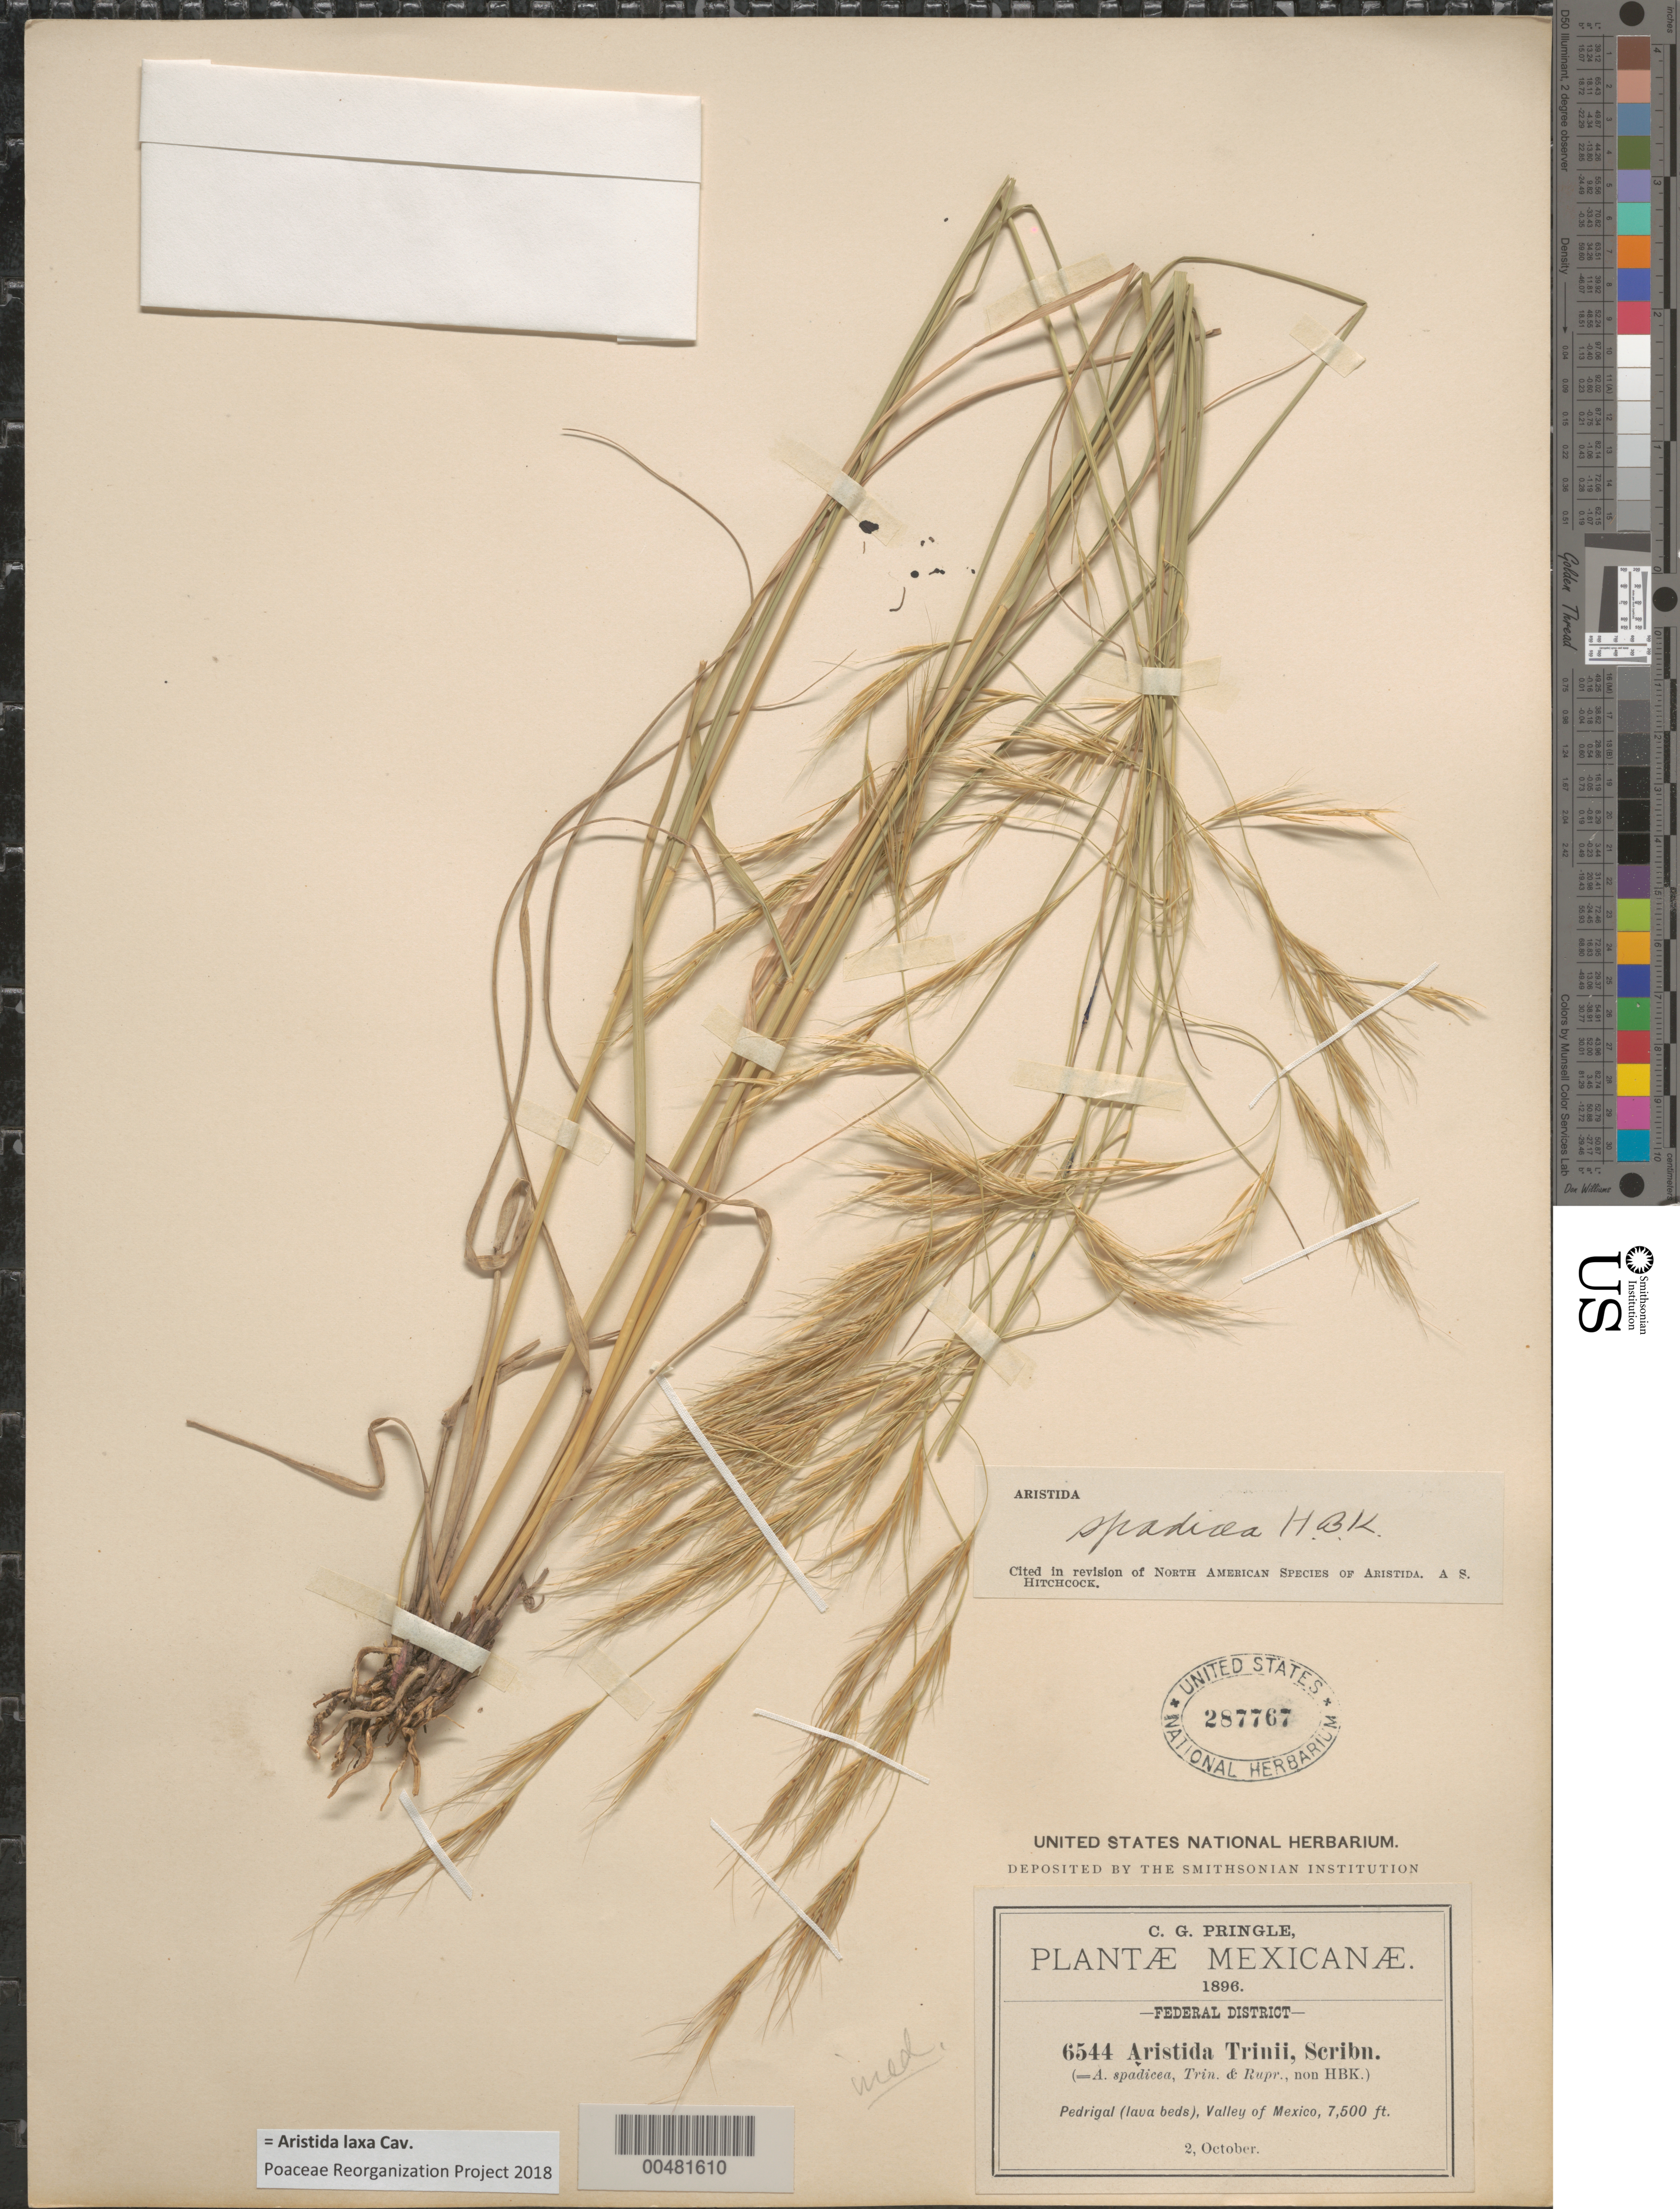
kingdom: Plantae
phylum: Tracheophyta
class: Liliopsida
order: Poales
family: Poaceae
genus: Aristida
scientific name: Aristida laxa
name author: Cav.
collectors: C. G. Pringle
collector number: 6544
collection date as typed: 2 Oct 1896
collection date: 1896-10-02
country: Mexico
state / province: Distrito Federal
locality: Pedrigal (lava beds), Valley of Mexico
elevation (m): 2286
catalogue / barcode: US 287767